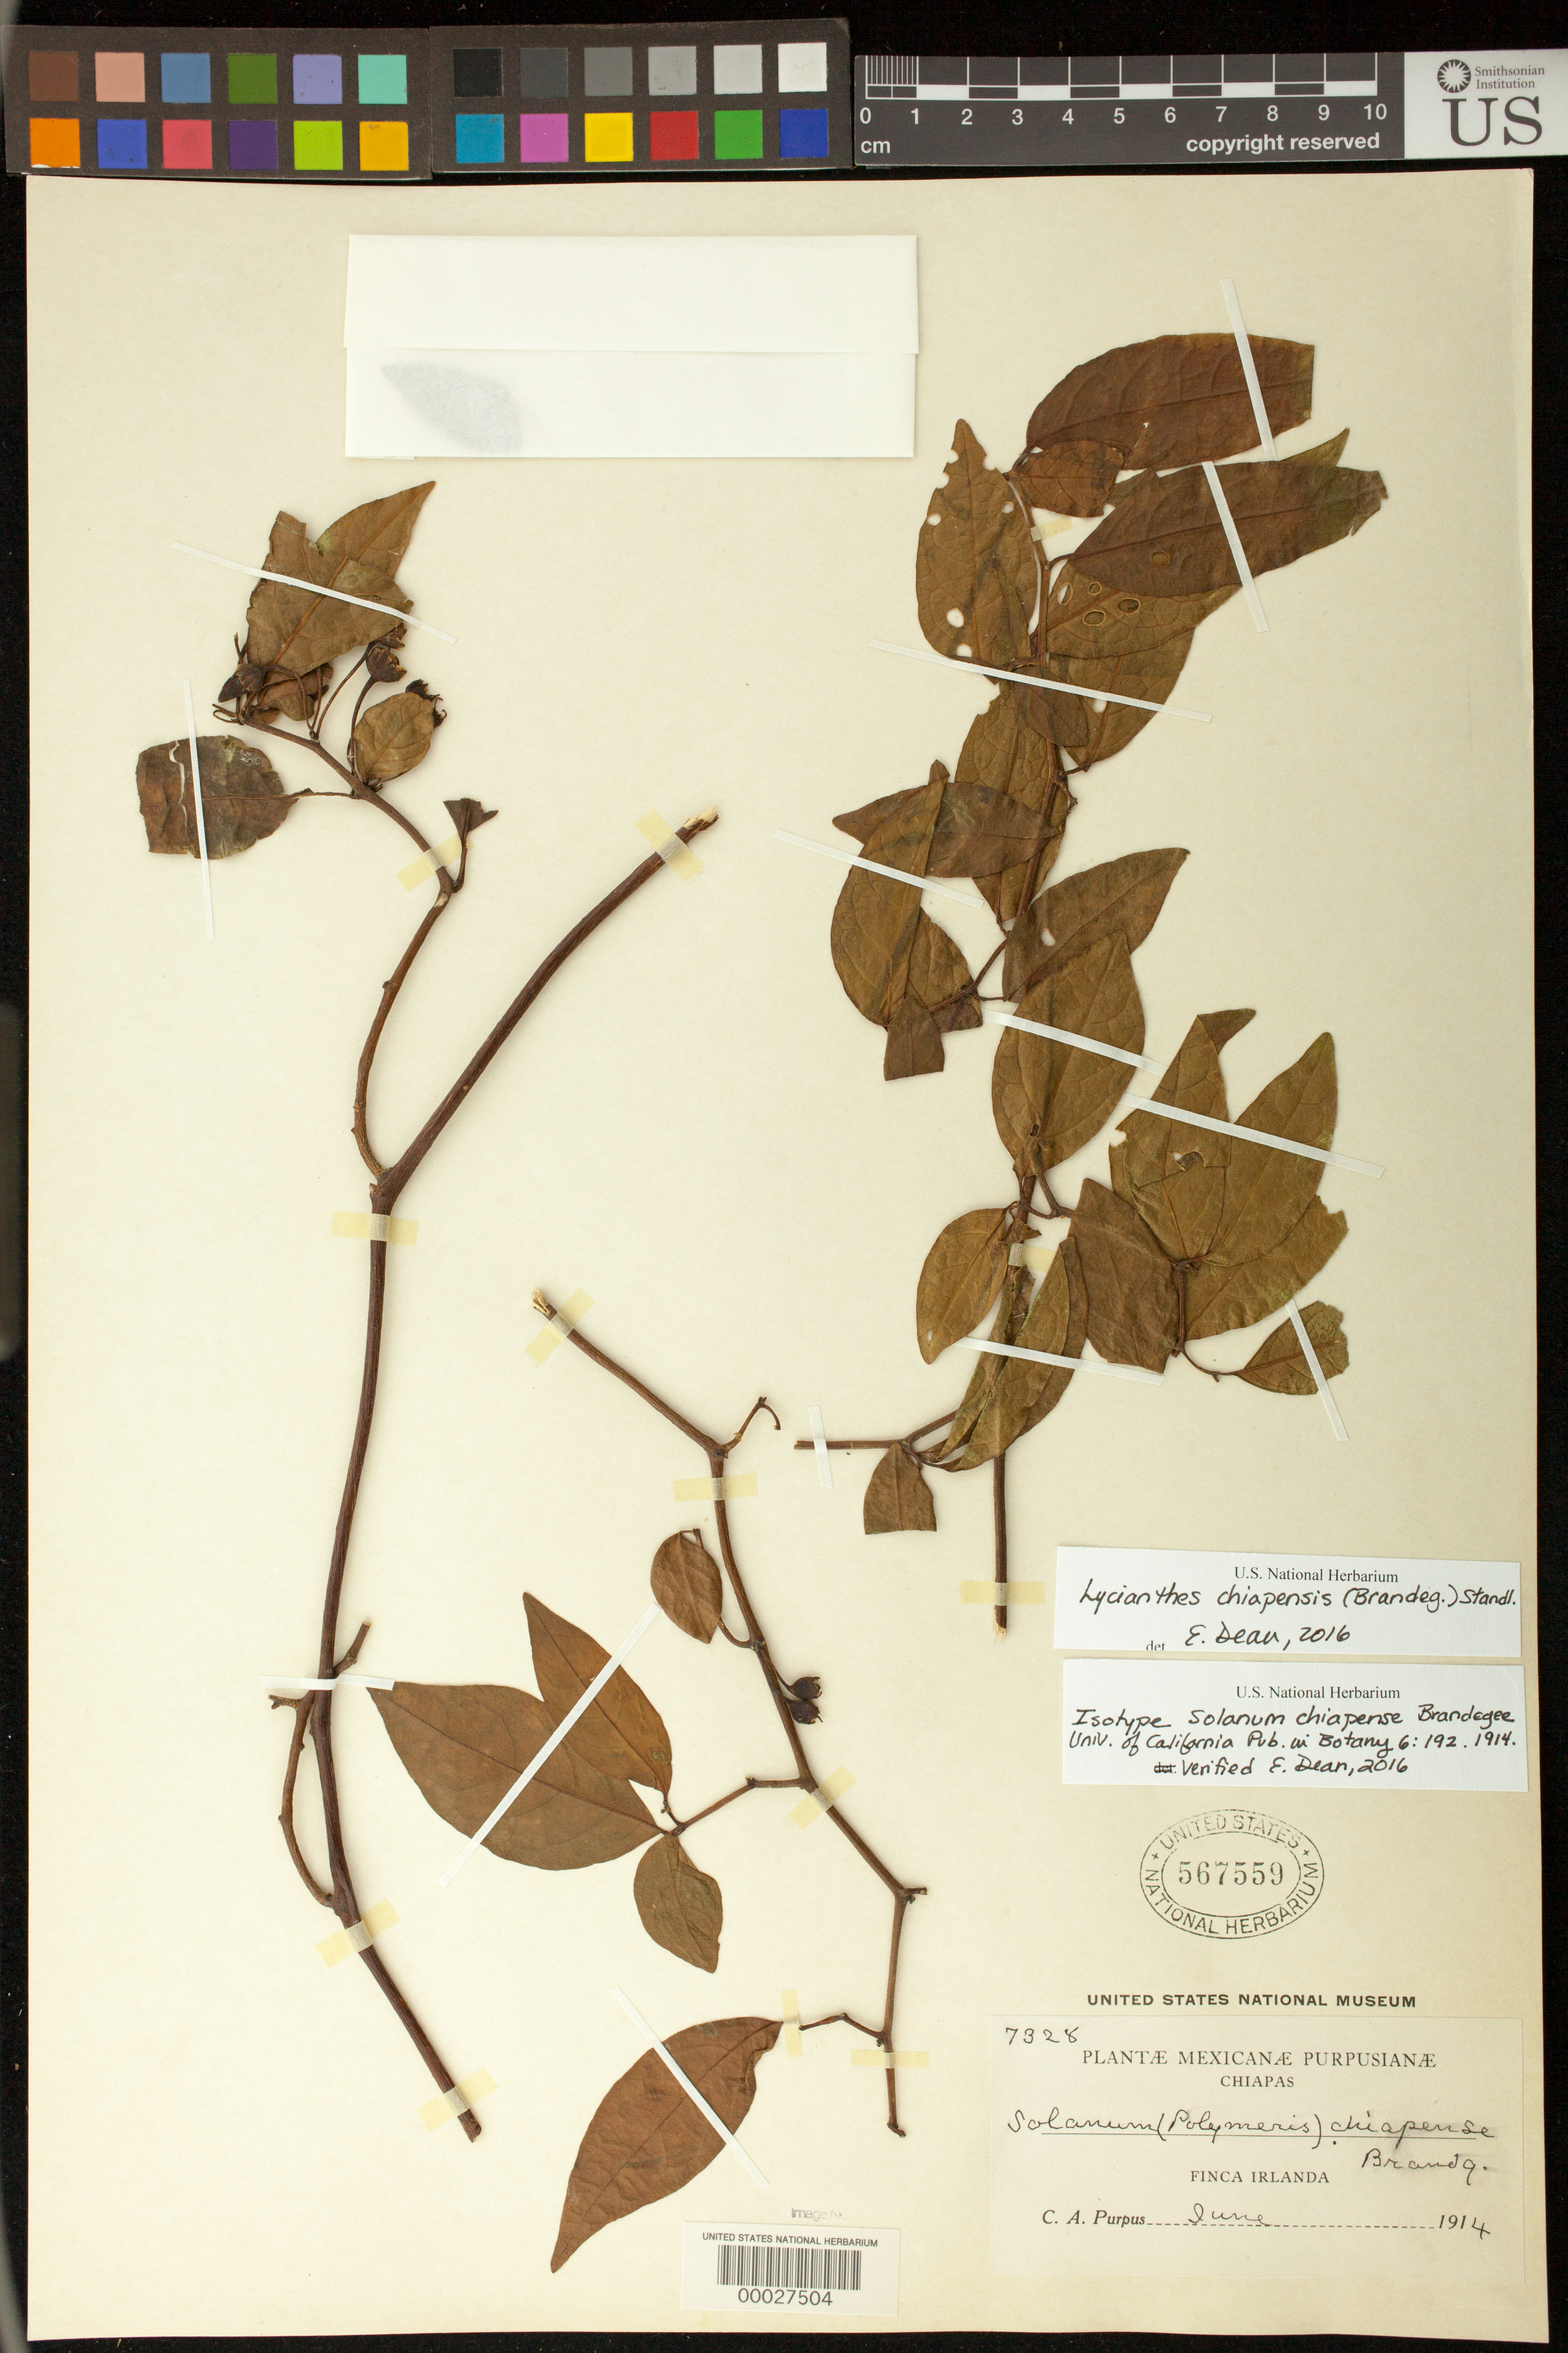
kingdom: Plantae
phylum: Tracheophyta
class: Magnoliopsida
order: Solanales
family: Solanaceae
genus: Solanum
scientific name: Solanum chiapense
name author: Brandegee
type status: Isotype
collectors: C. A. Purpus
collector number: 7328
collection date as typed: Jun 1914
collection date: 1914-06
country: Mexico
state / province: Chiapas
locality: Finca Irlanda.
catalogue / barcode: US 567559